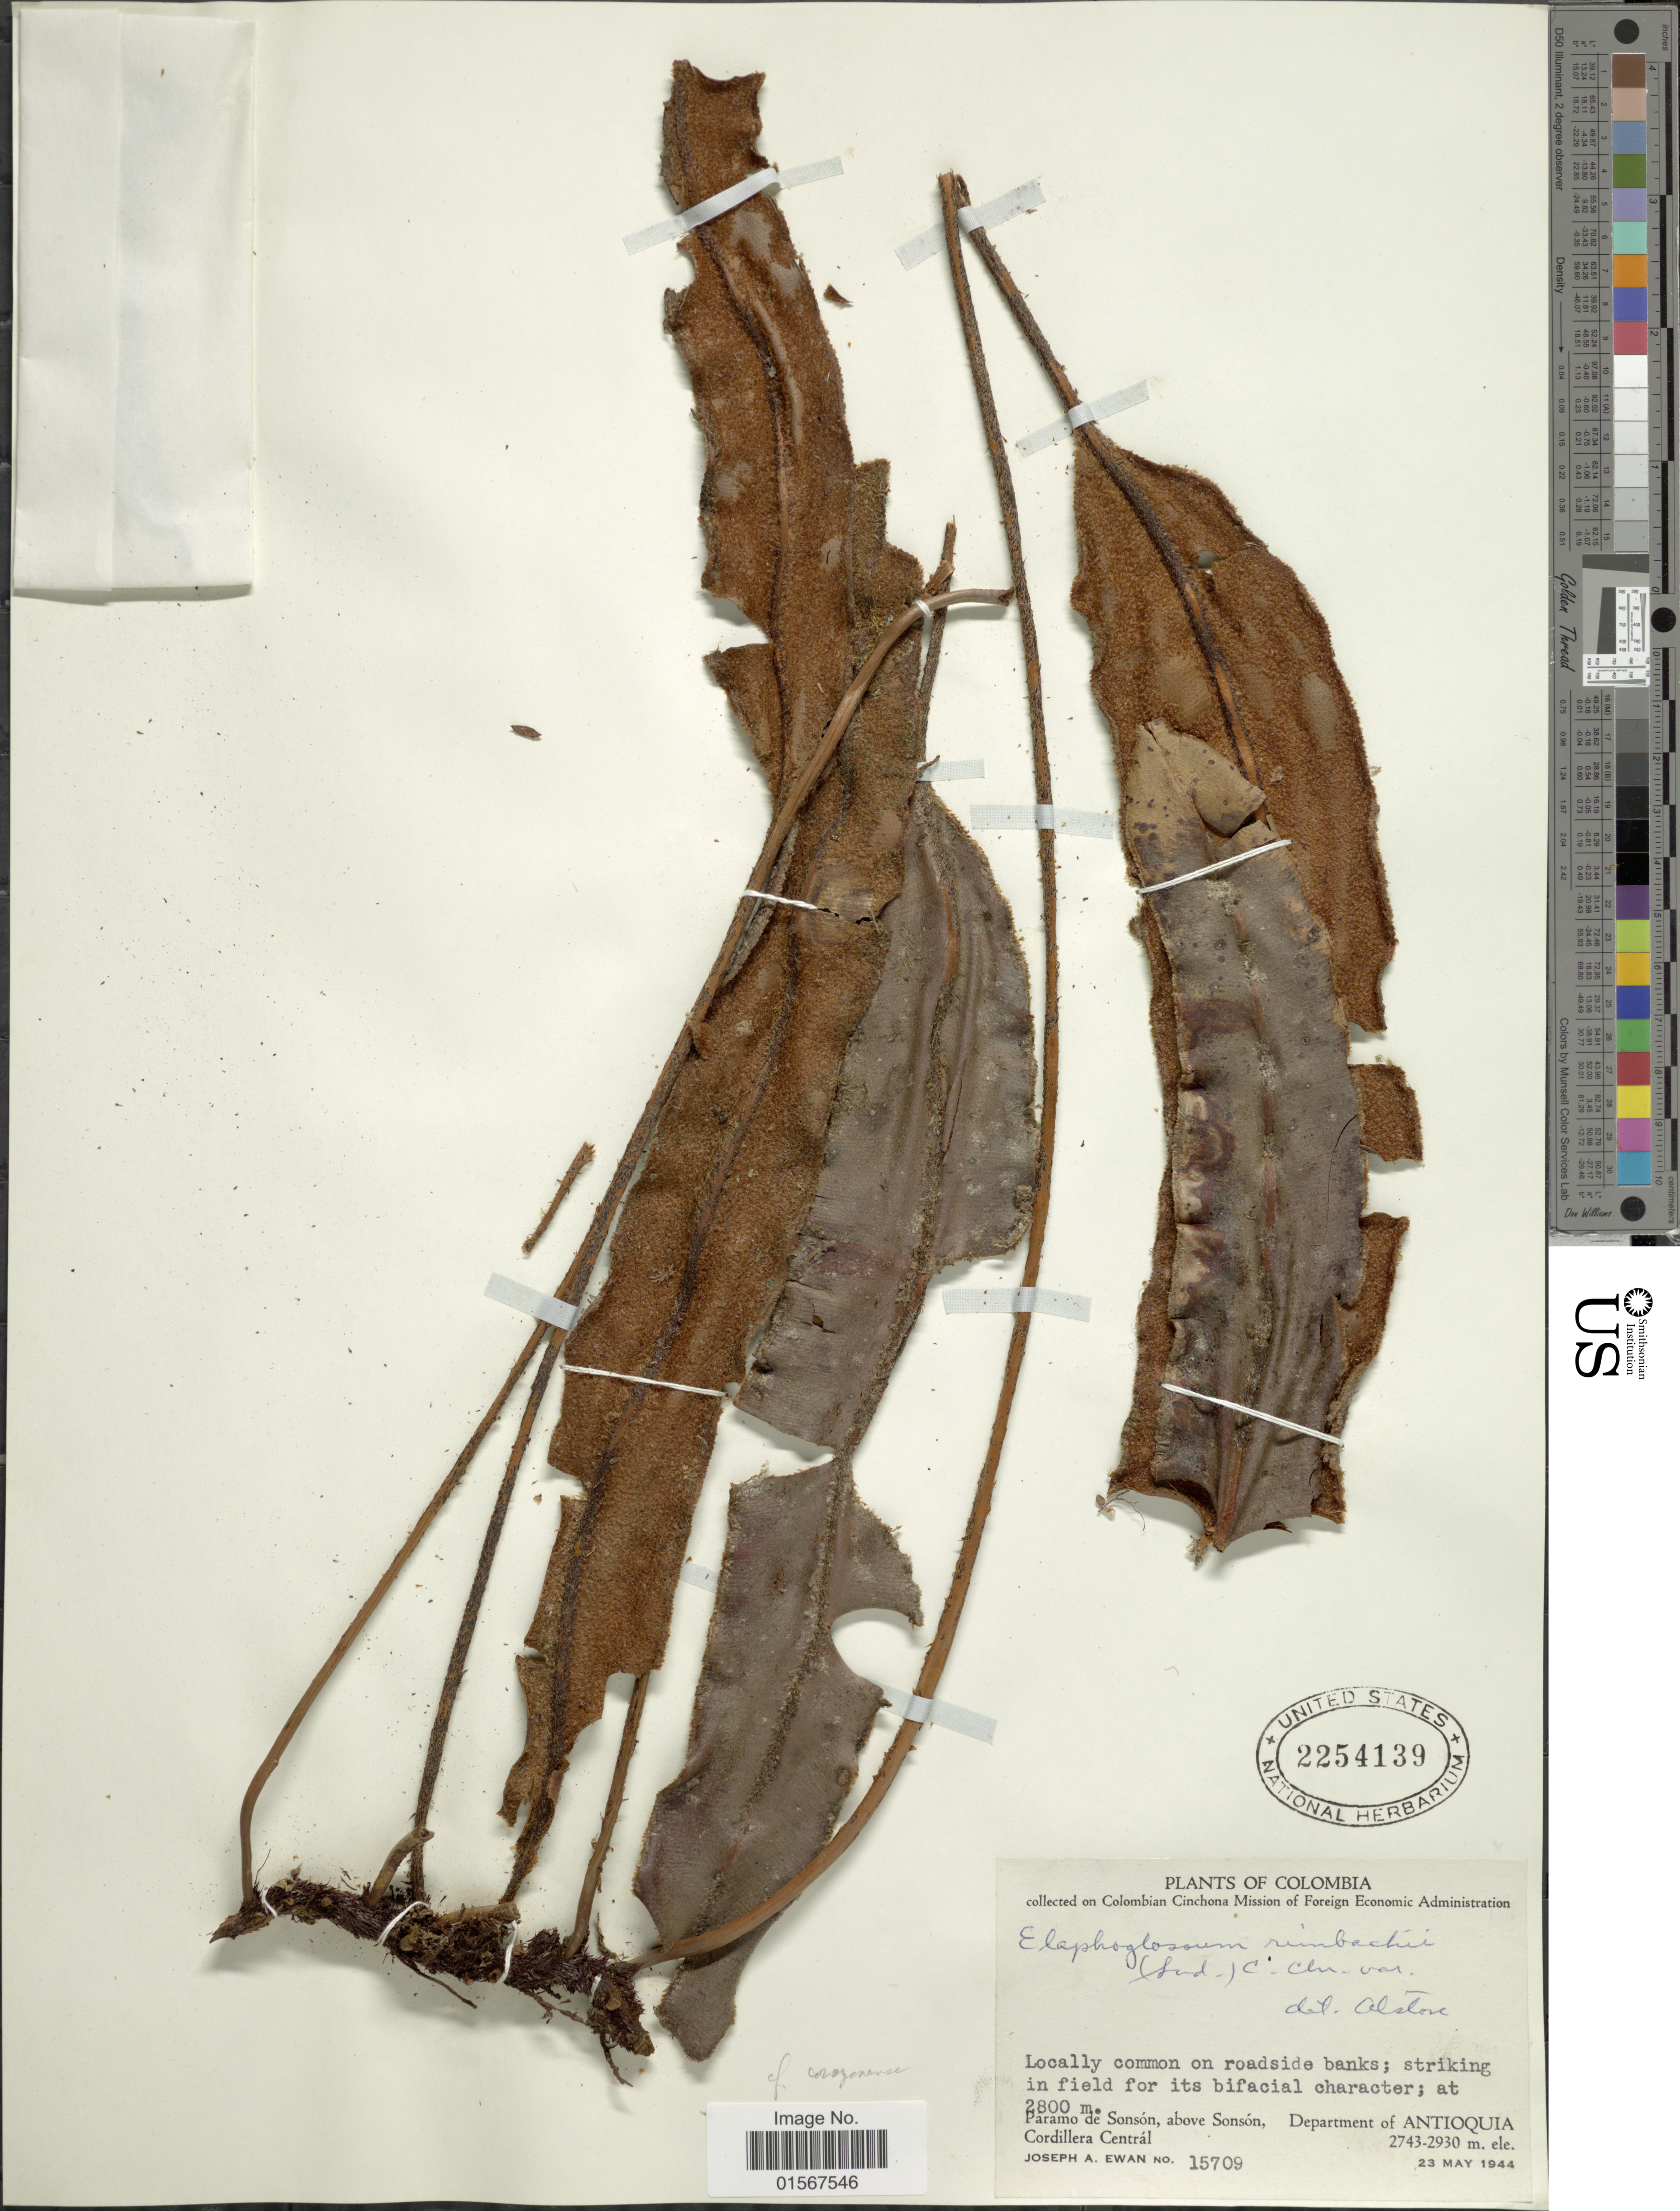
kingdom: Plantae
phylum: Tracheophyta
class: Polypodiopsida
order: Polypodiales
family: Dryopteridaceae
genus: Elaphoglossum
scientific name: Elaphoglossum rimbachii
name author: (Sodiro) Christ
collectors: J. A. Ewan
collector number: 15709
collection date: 1944-05-23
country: Colombia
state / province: Antioquia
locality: Paramo de Sonson, above Sonson, Department of Antioquia Cordillera Central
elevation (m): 2800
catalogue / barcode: US 2254139